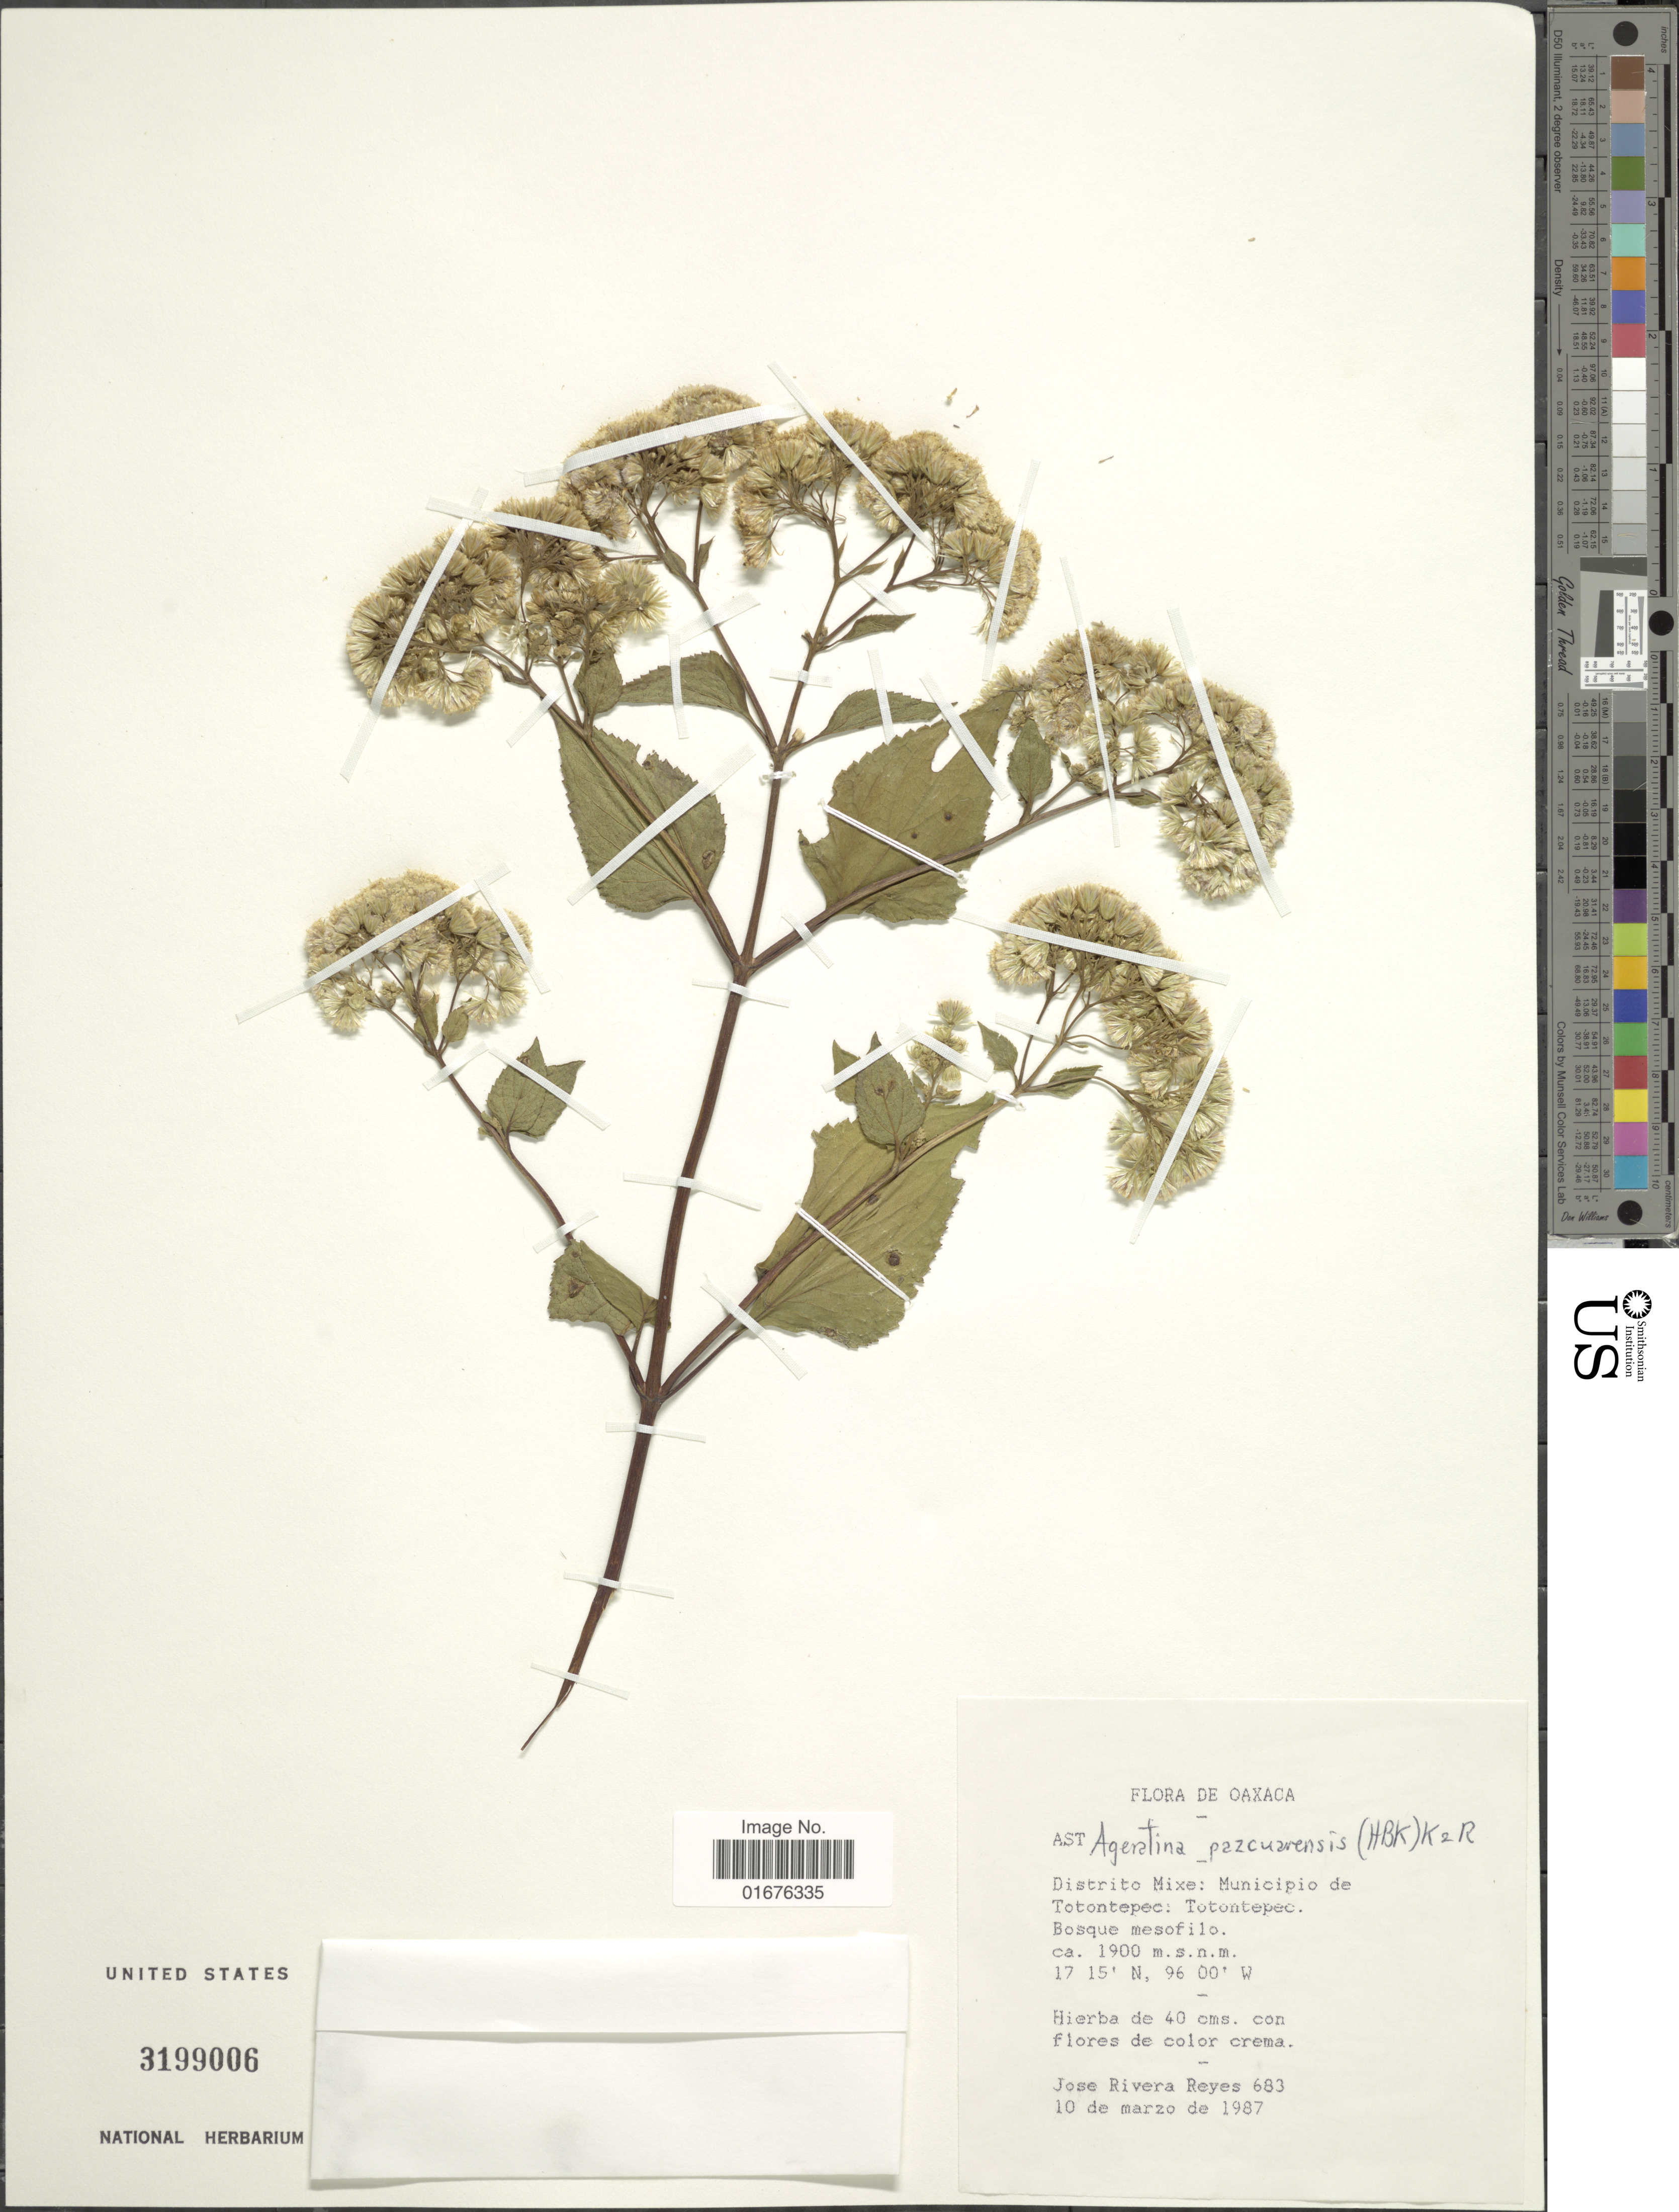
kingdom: Plantae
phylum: Tracheophyta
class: Magnoliopsida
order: Asterales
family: Asteraceae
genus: Ageratina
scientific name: Ageratina pazcuarensis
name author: (Kunth) R.M. King & H. Rob.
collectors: J. Reyes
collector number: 683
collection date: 1987-03-10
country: Mexico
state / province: Oaxaca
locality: Distrito Mixe: Municipio de Totontepec: Totontepec: bosque mesofilo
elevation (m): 1900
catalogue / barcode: US 3199006